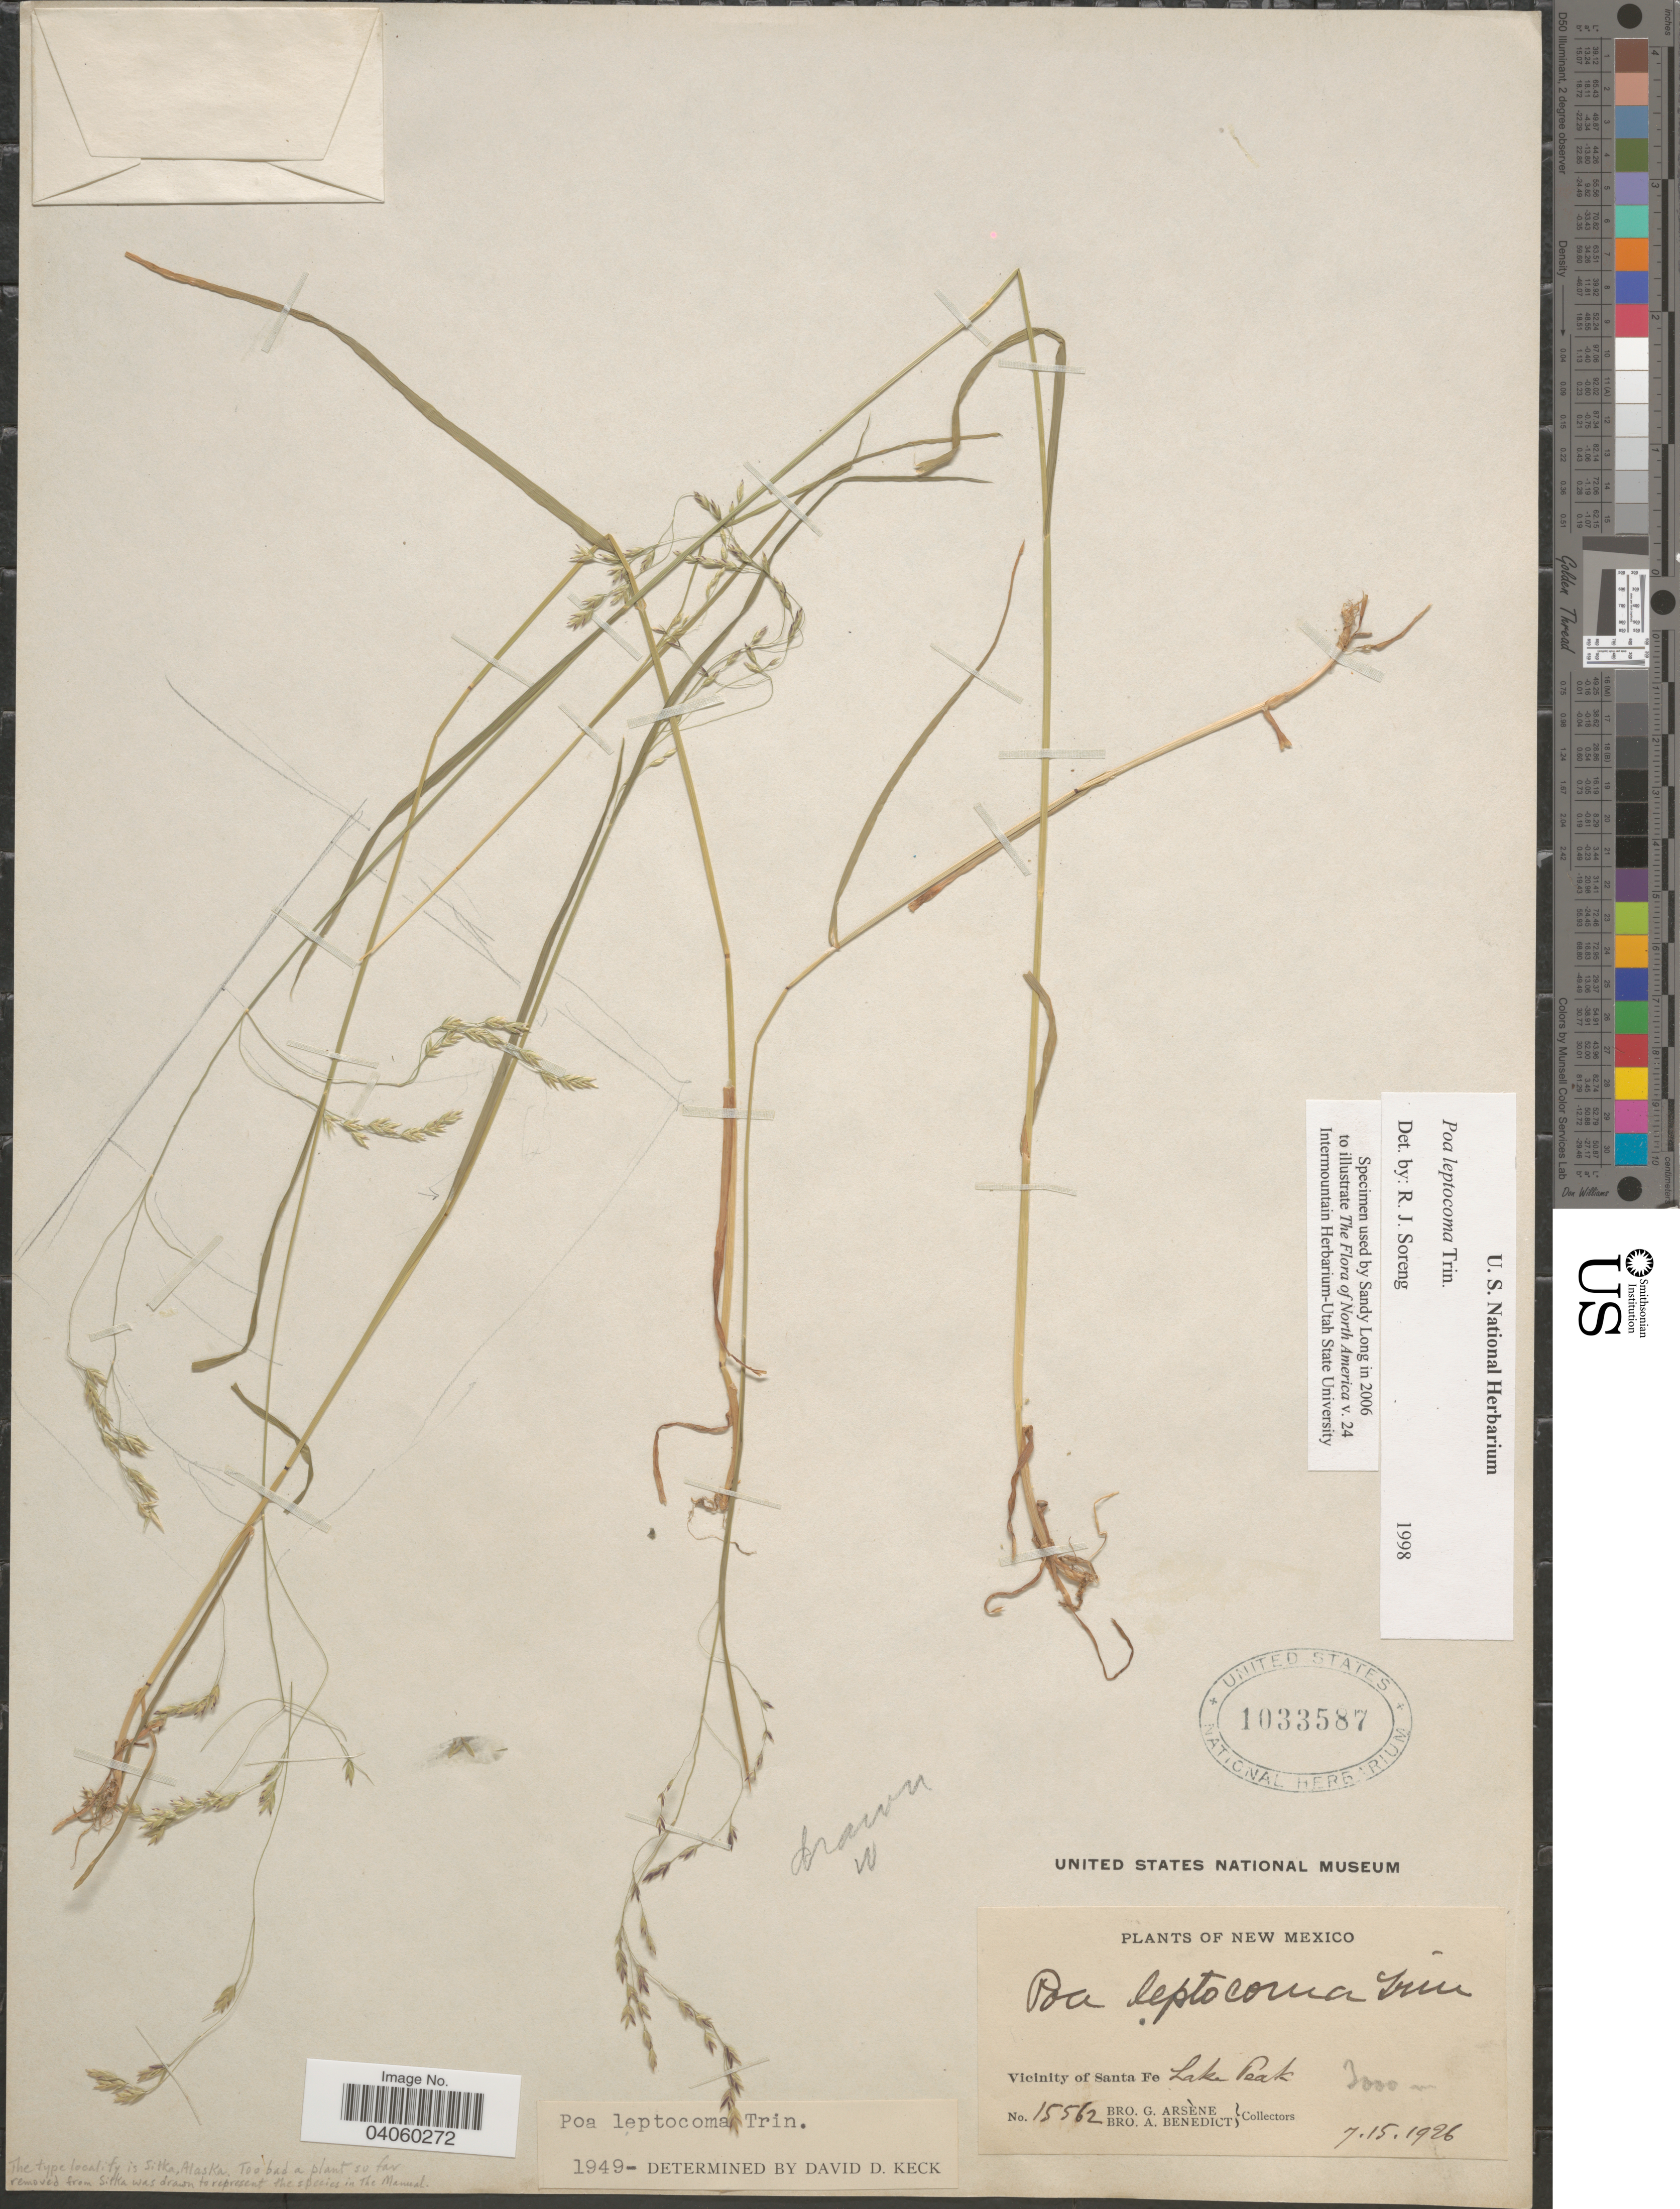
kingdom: Plantae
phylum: Tracheophyta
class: Liliopsida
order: Poales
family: Poaceae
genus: Poa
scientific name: Poa leptocoma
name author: Trin.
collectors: Bro. G. Arsène & B. Ayers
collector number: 15562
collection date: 1926-07-15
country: United States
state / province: New Mexico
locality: Vicinity of Santa Fe lake Peak.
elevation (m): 3000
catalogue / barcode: US 1033587